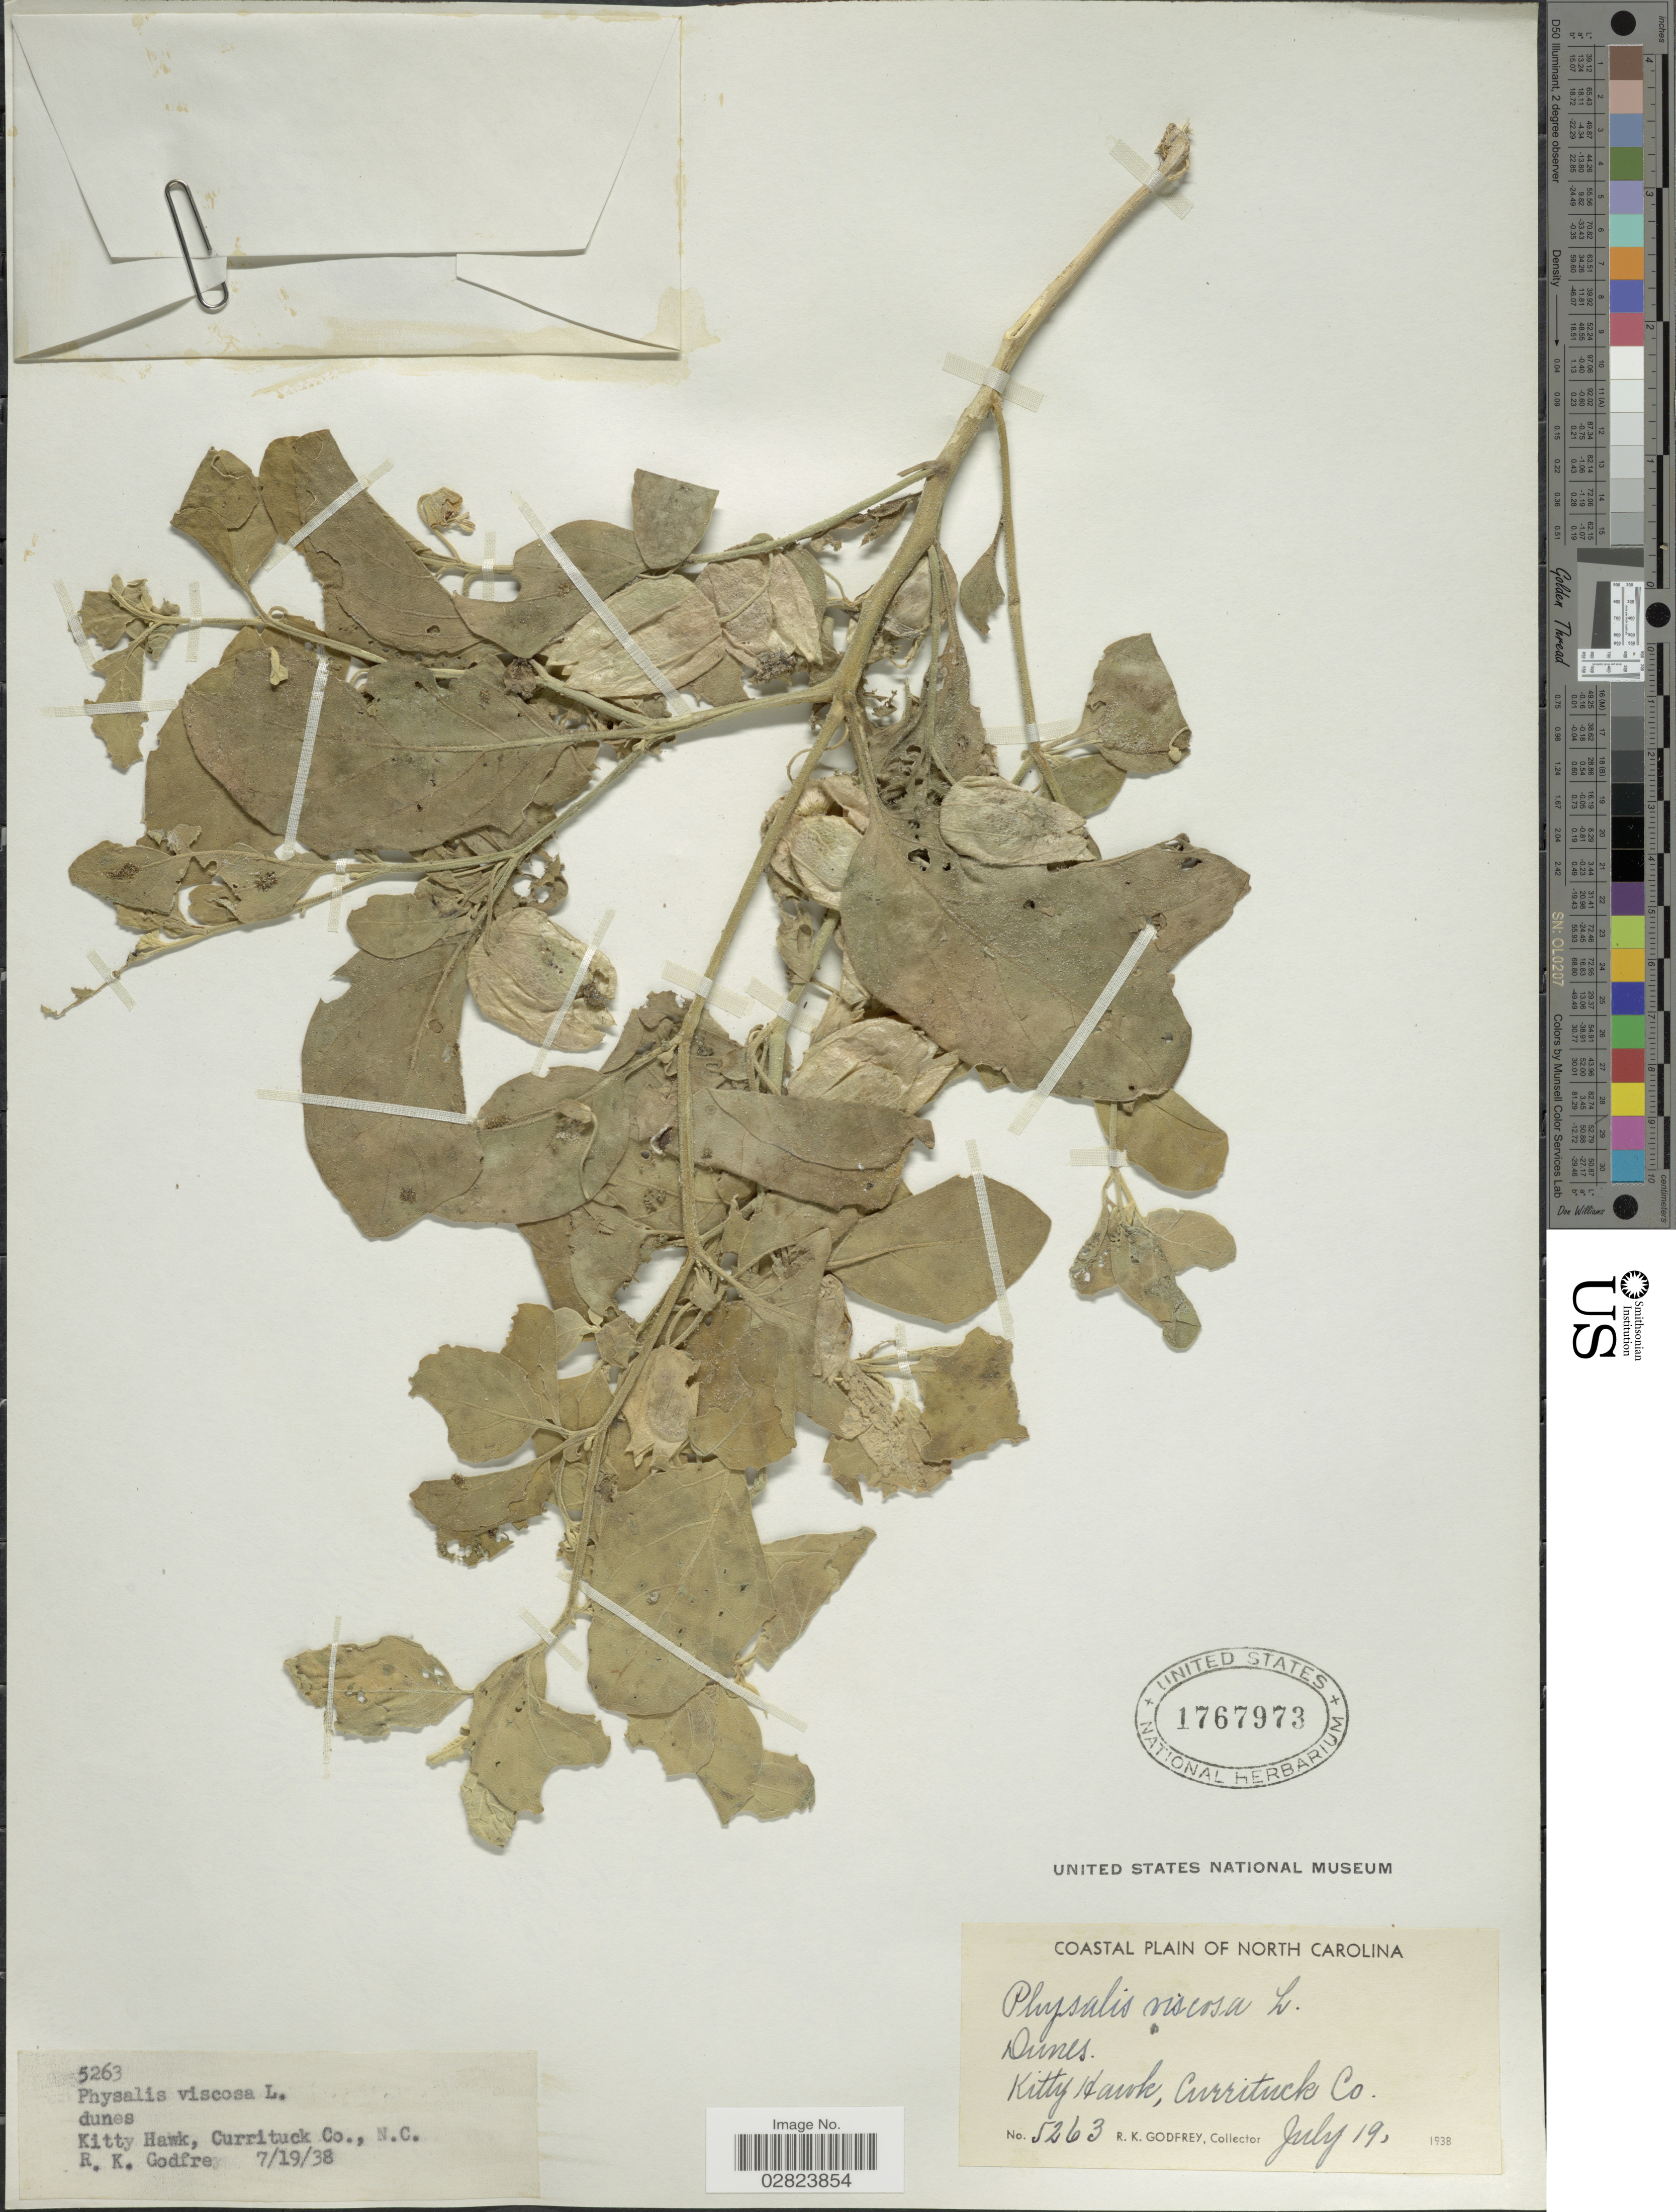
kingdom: Plantae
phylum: Tracheophyta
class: Magnoliopsida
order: Solanales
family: Solanaceae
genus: Physalis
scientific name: Physalis maritima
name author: M.A. Curtis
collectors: R. K. Godfrey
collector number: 5263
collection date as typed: Transcribed d/m/y: 19/7/38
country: United States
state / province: North Carolina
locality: Kitty Hawk, Currituck Co. Coastal Plain.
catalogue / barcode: US 1767973